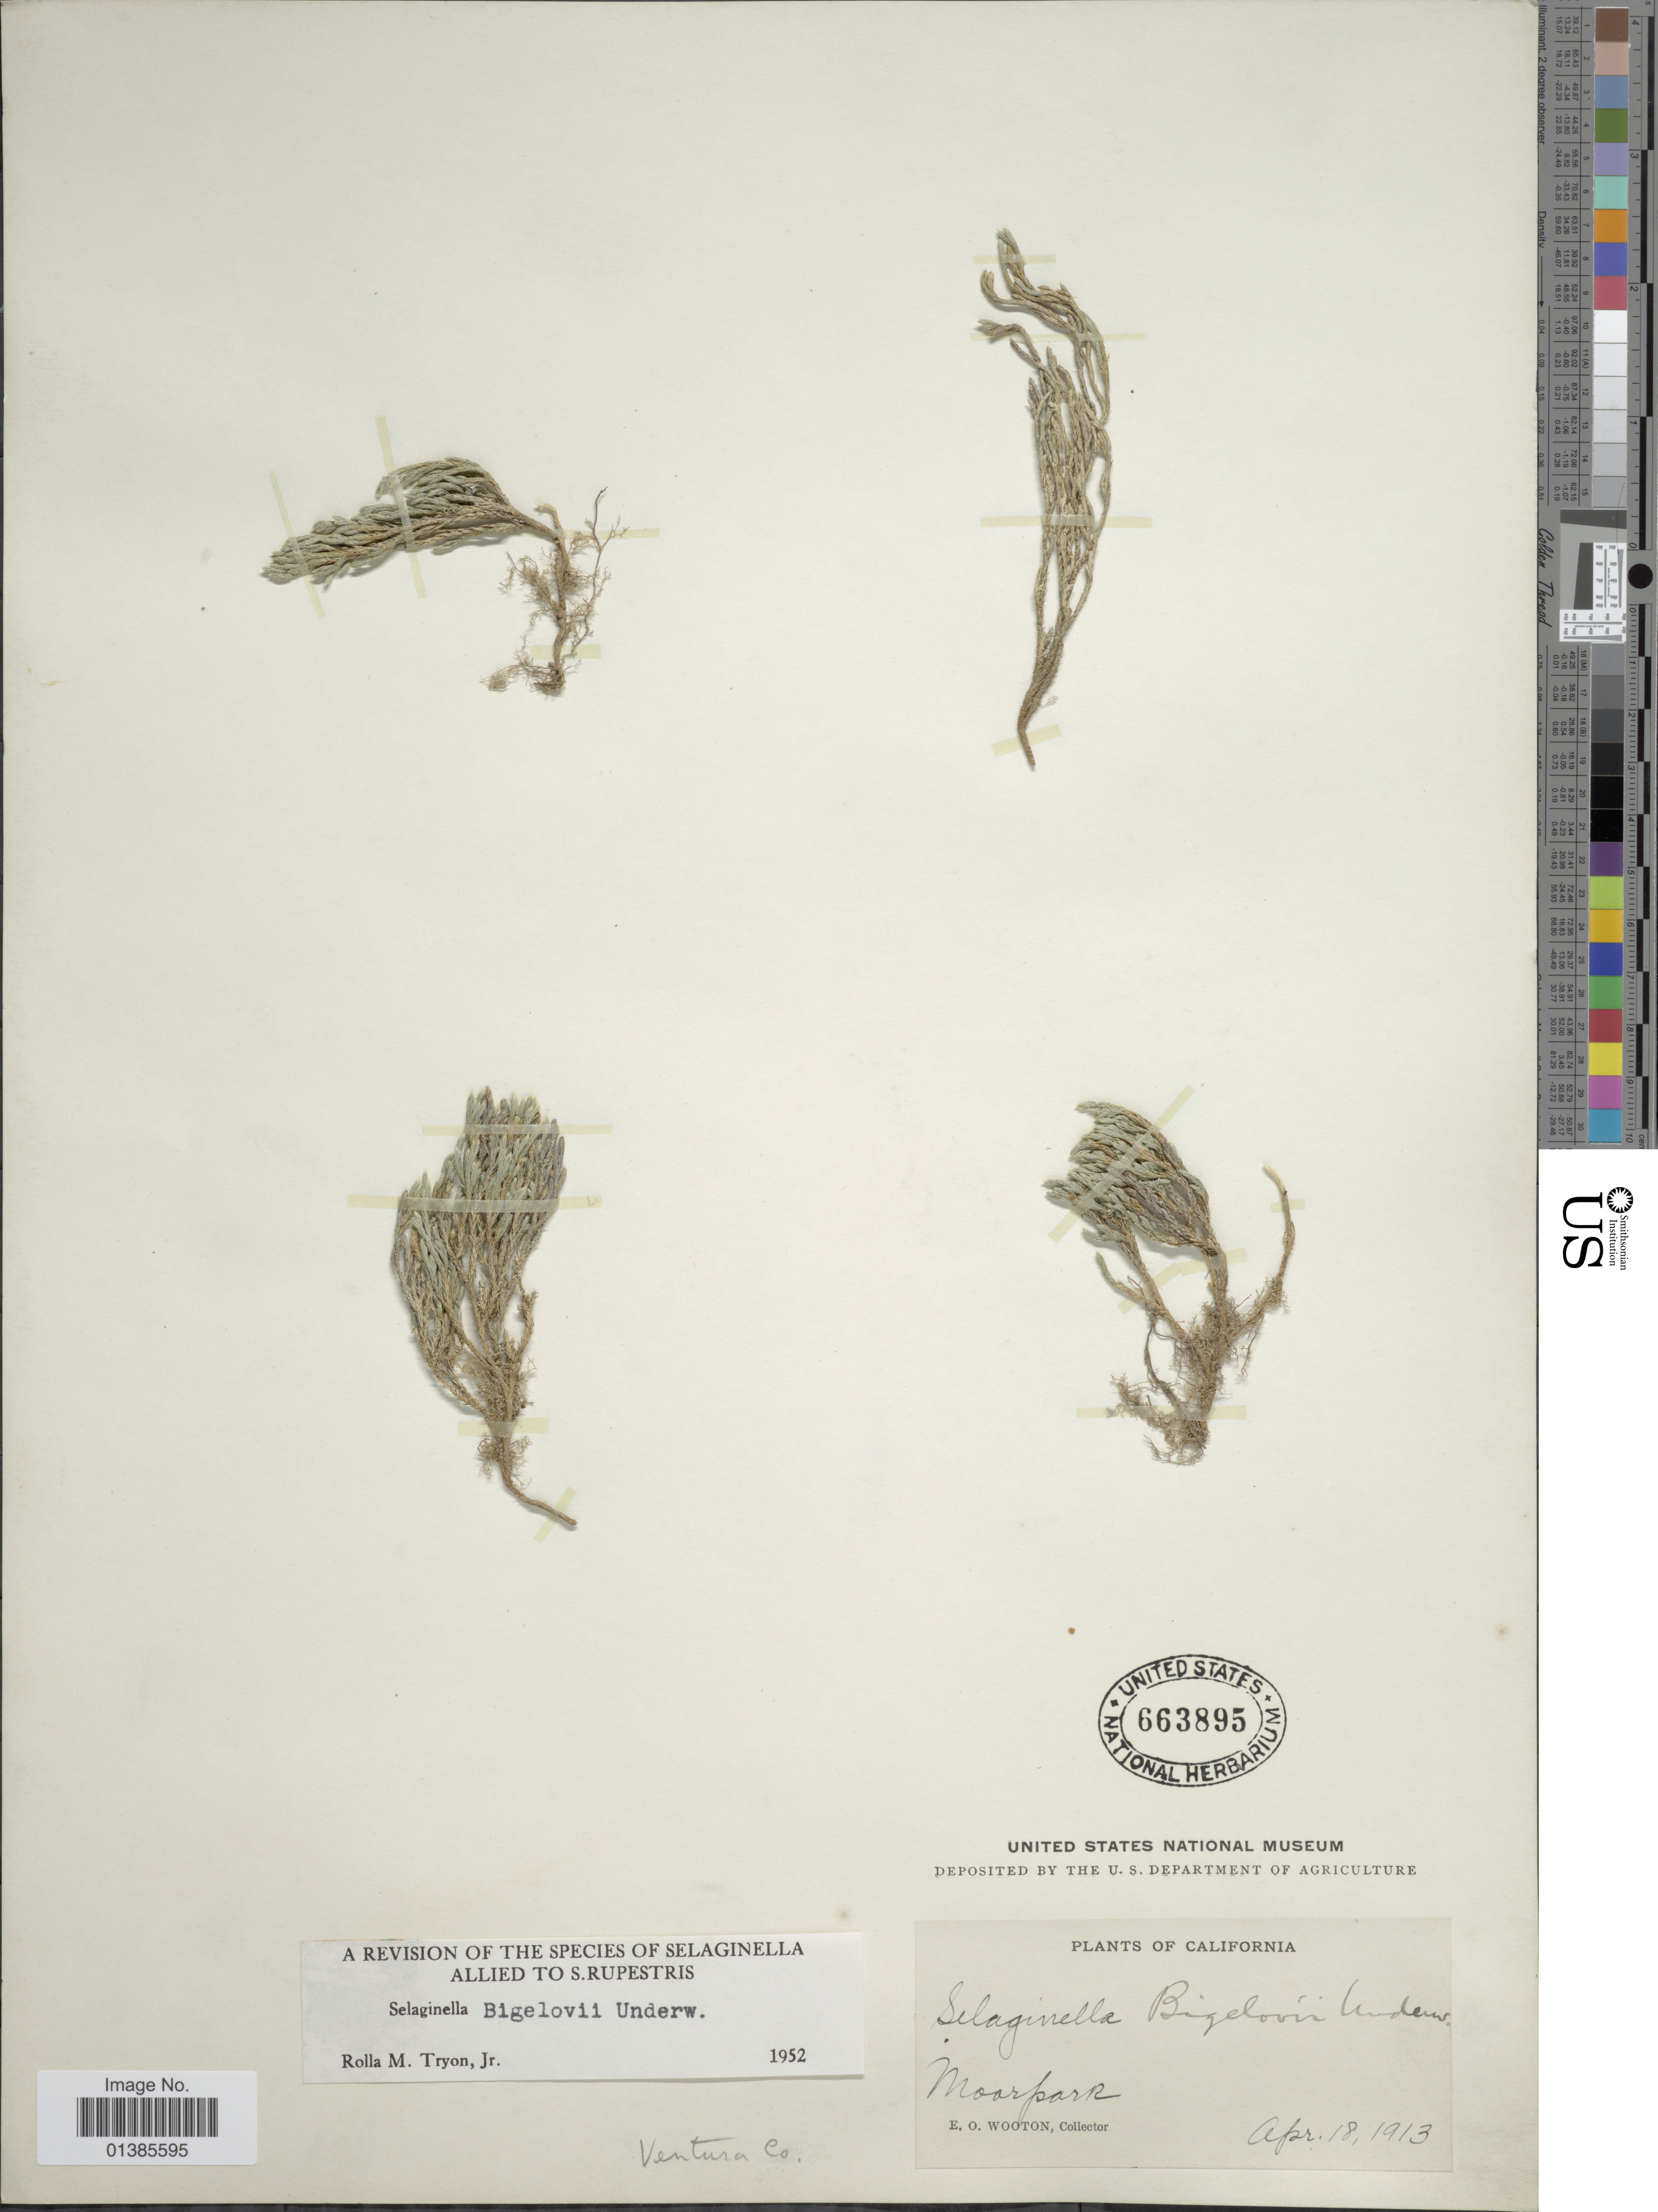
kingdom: Plantae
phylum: Tracheophyta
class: Lycopodiopsida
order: Selaginellales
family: Selaginellaceae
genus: Selaginella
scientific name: Selaginella bigelovii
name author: Underw.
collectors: E. O. Wooton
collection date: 1913-04-18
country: United States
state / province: California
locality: Moorpark.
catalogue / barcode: US 663895